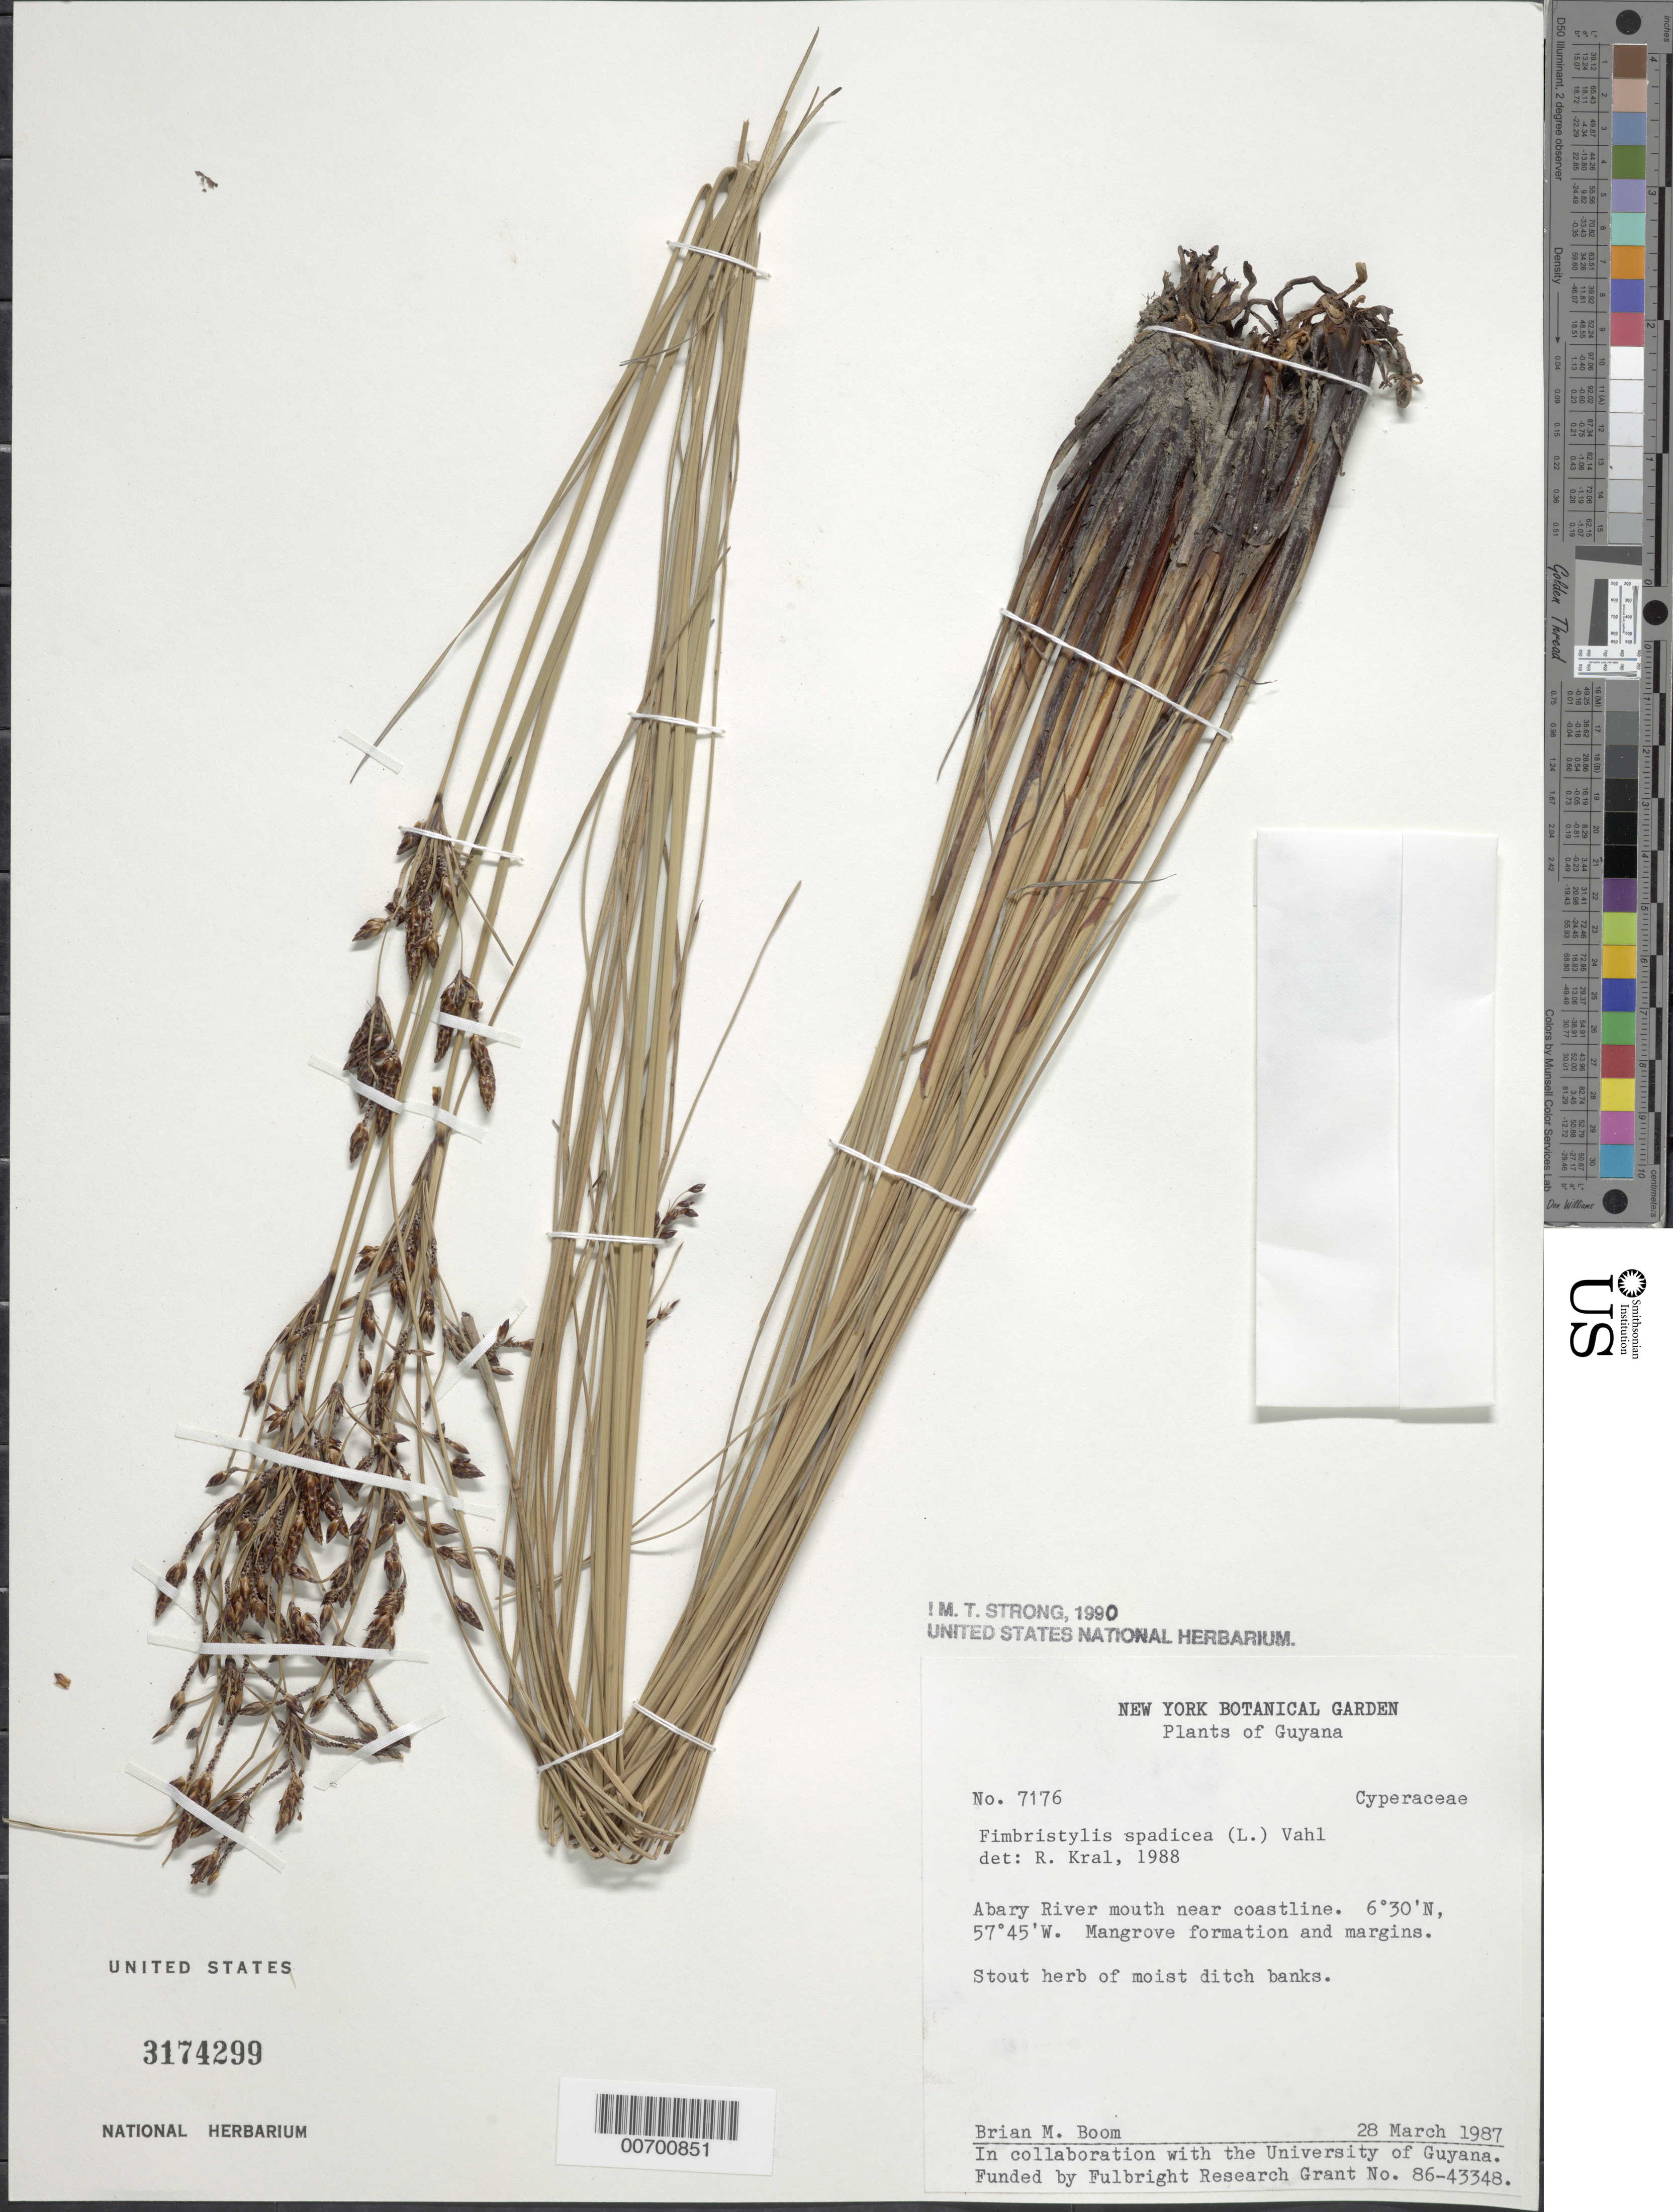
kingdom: Plantae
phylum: Tracheophyta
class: Liliopsida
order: Poales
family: Cyperaceae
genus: Fimbristylis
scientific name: Fimbristylis spadicea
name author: (L.) Vahl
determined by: Kral, Robert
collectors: B. M. Boom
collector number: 7176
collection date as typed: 28-Mar-87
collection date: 1987-03-28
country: Guyana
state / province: Mahaica-Berbice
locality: Abary River, mouth near coastline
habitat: Mangrove formation and margins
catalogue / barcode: US 3174299